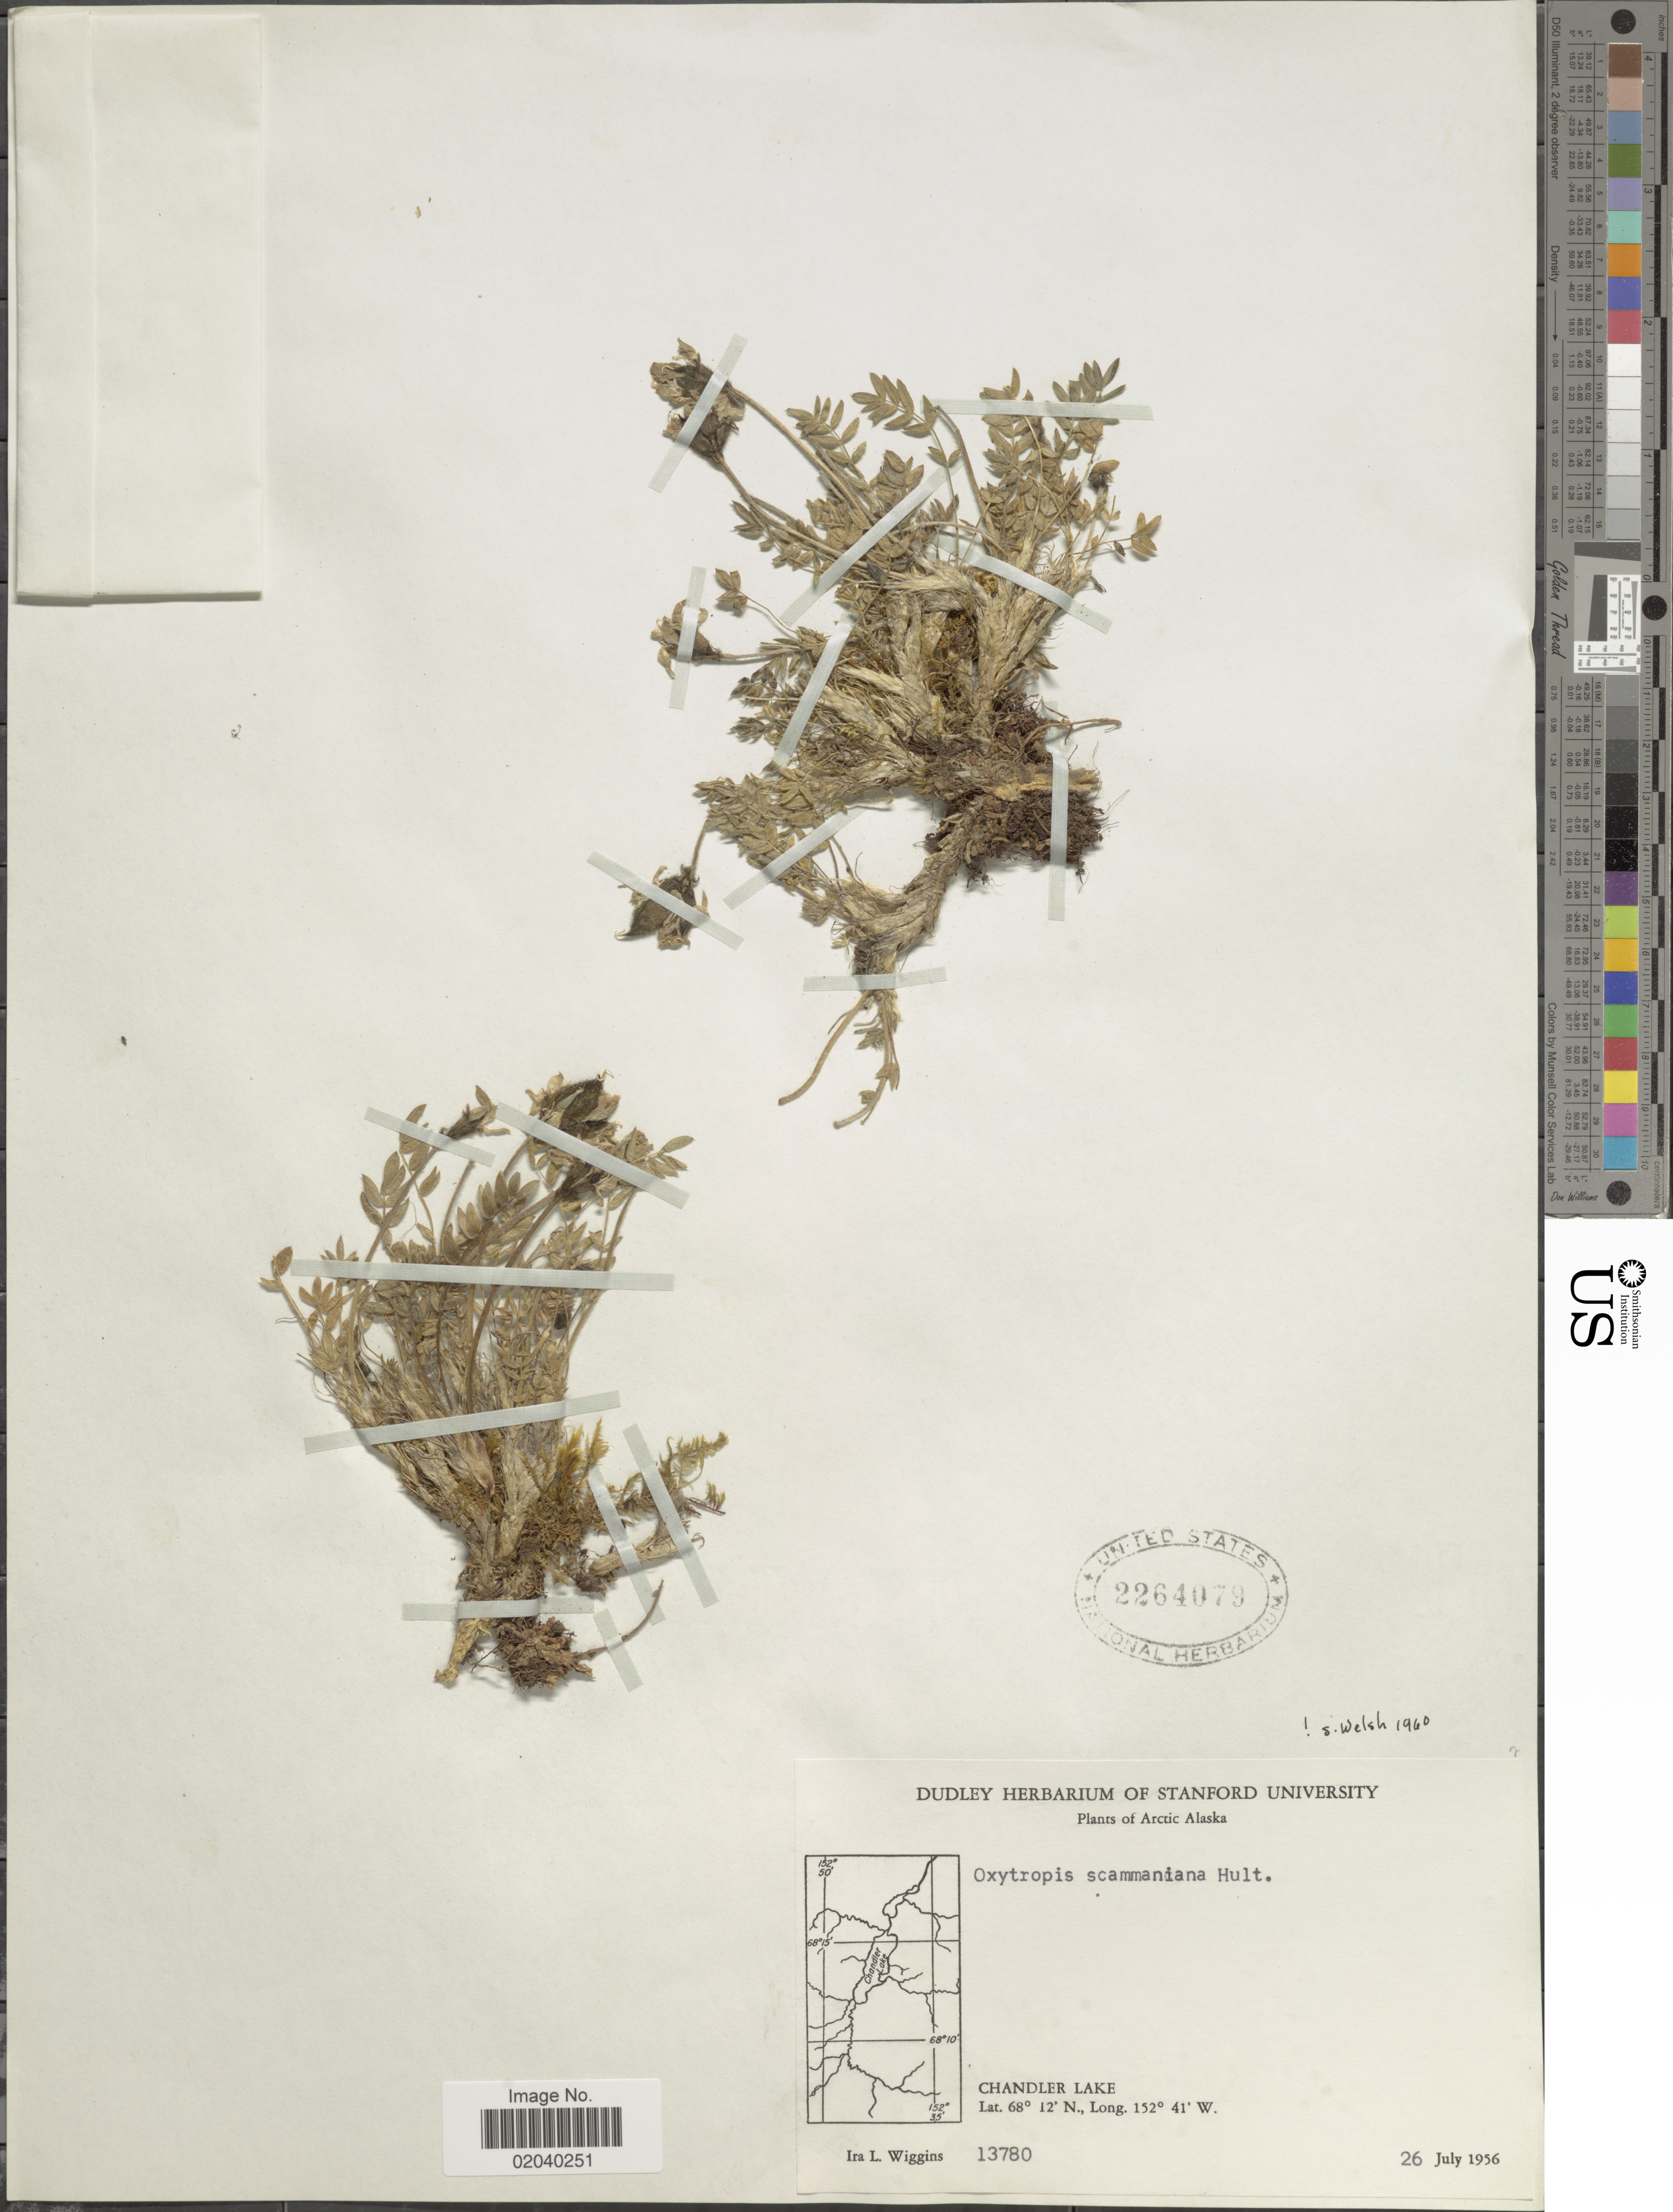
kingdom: Plantae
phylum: Tracheophyta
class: Magnoliopsida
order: Fabales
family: Fabaceae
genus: Oxytropis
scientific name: Oxytropis scammaniana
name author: Hultén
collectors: I. L. Wiggins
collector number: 13780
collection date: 1956-07-26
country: United States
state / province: Alaska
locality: Arctic Alaska, Chandler Lake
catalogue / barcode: US 2264079